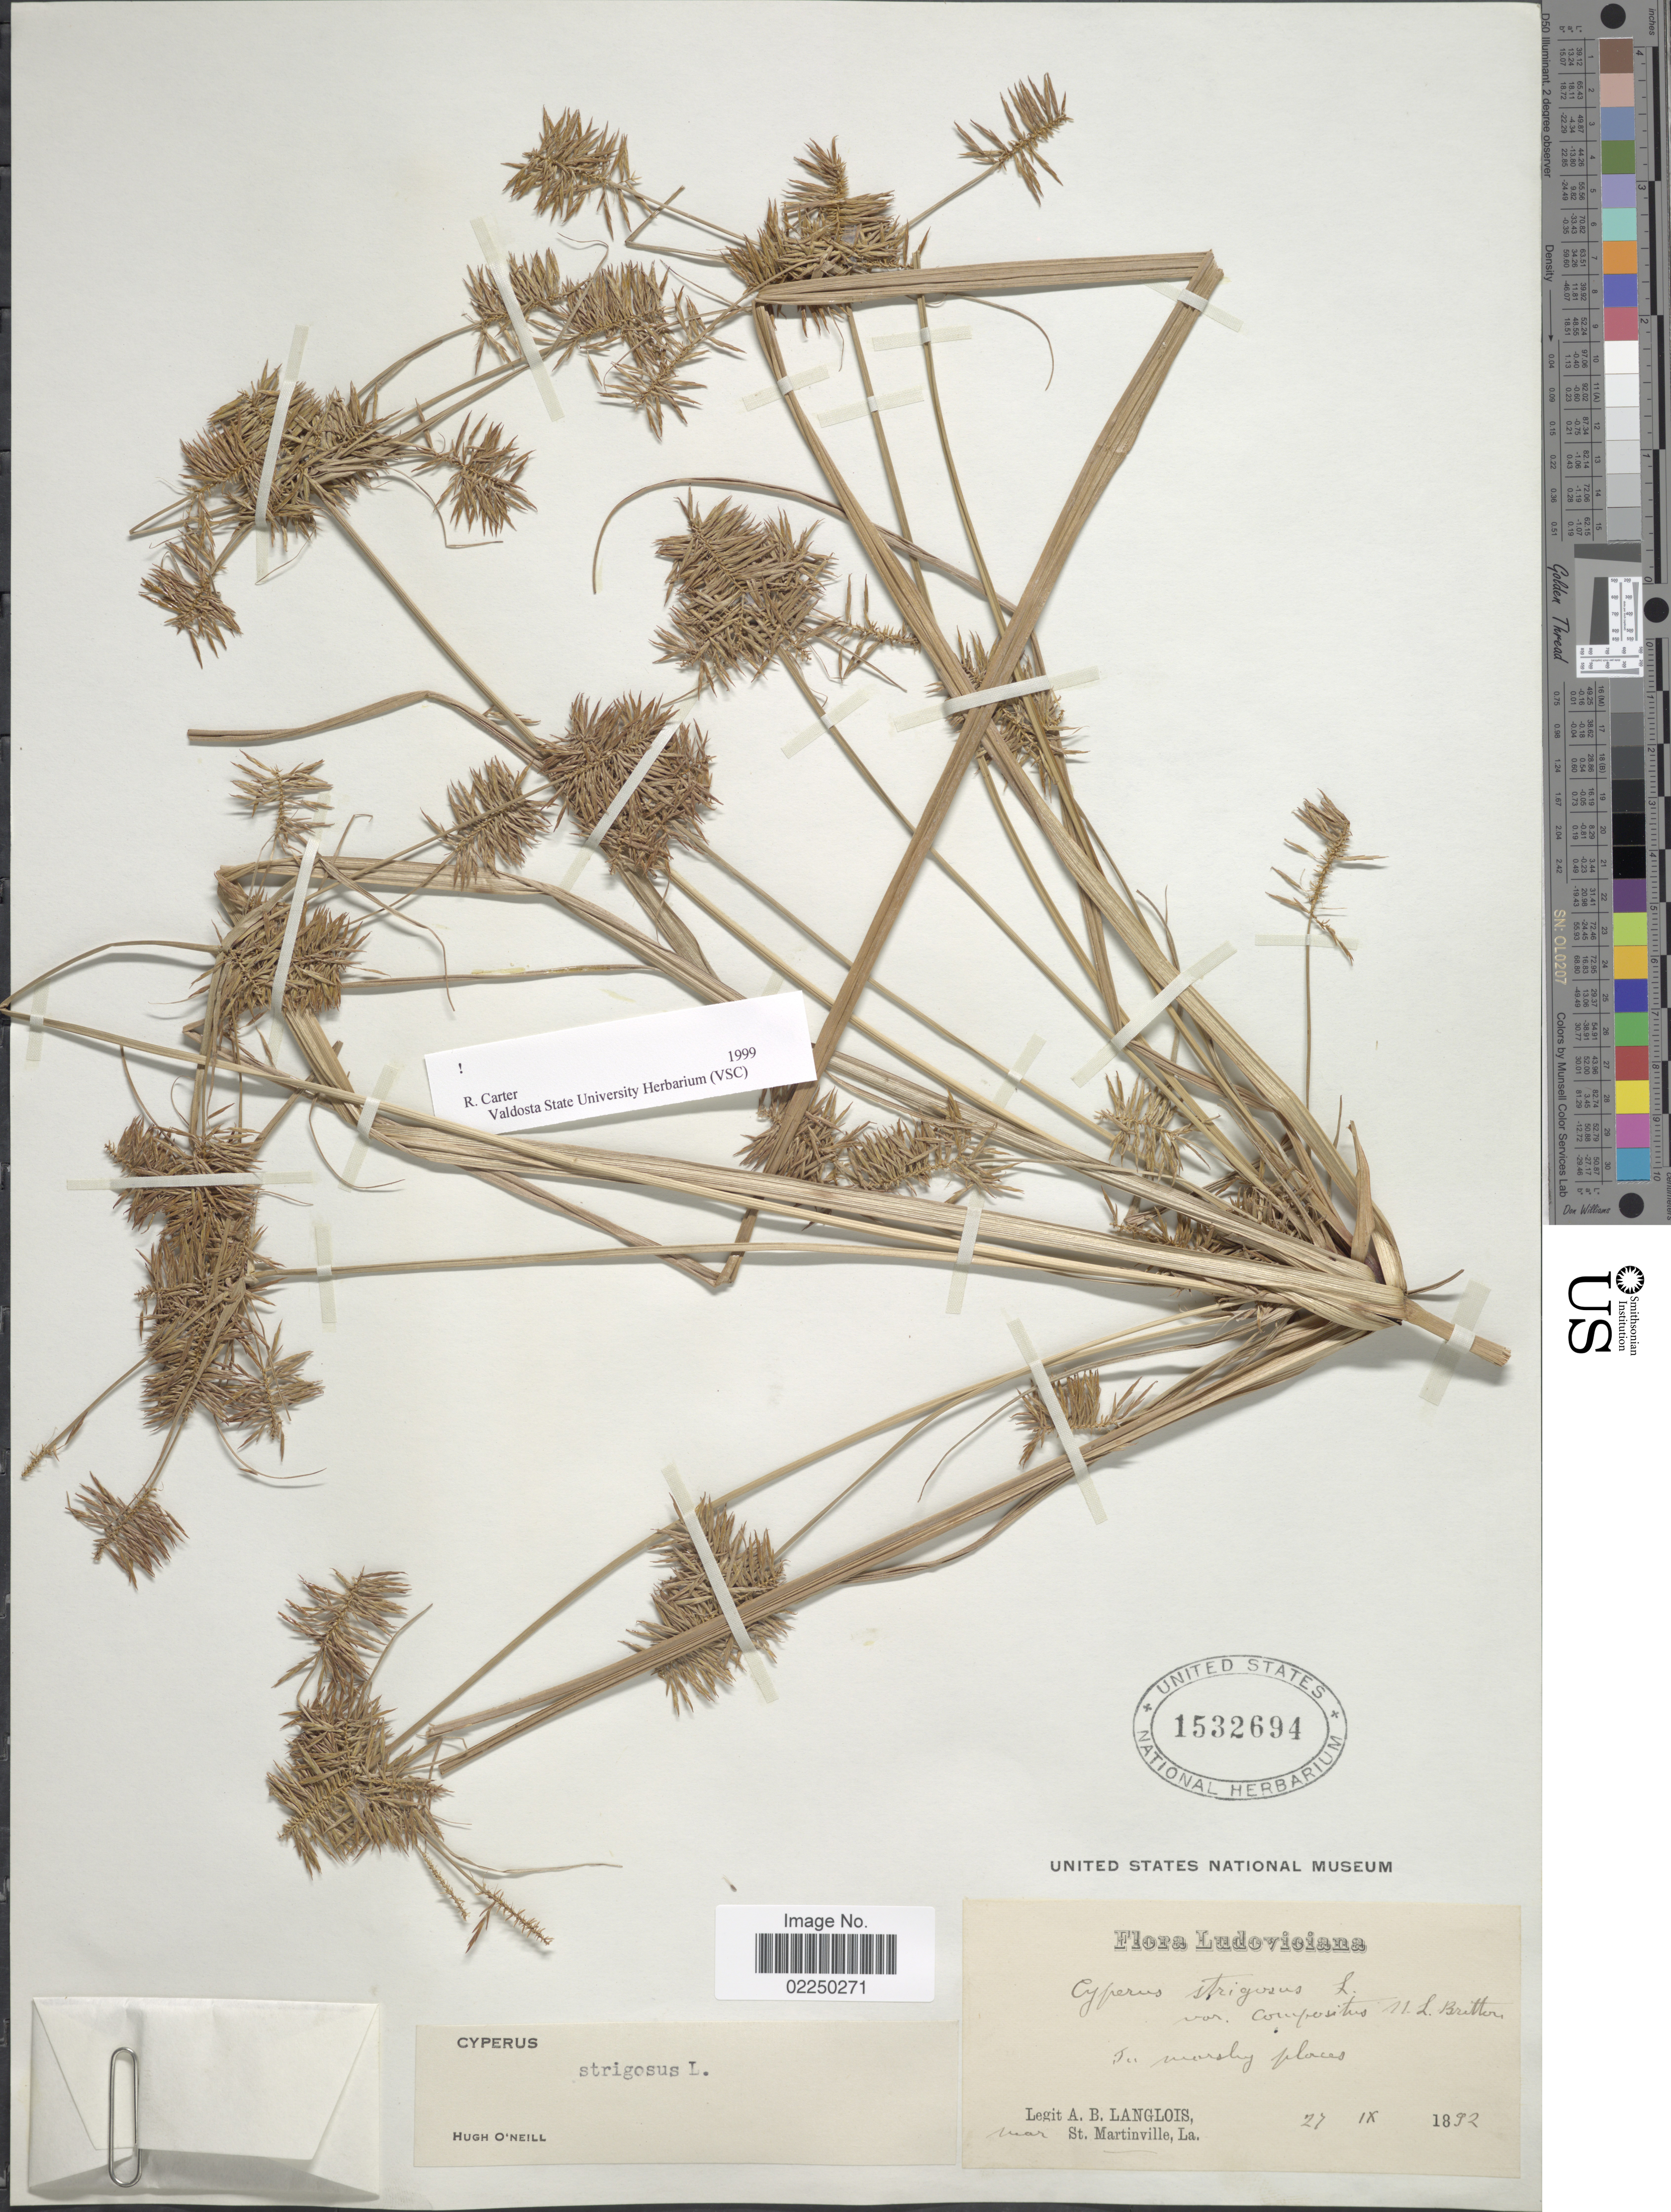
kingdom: Plantae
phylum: Tracheophyta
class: Liliopsida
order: Poales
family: Cyperaceae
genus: Cyperus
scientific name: Cyperus strigosus L.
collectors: A. Langlois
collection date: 1892-09-27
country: United States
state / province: Louisiana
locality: In marshy places, near St. Martinville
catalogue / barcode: US 1532694